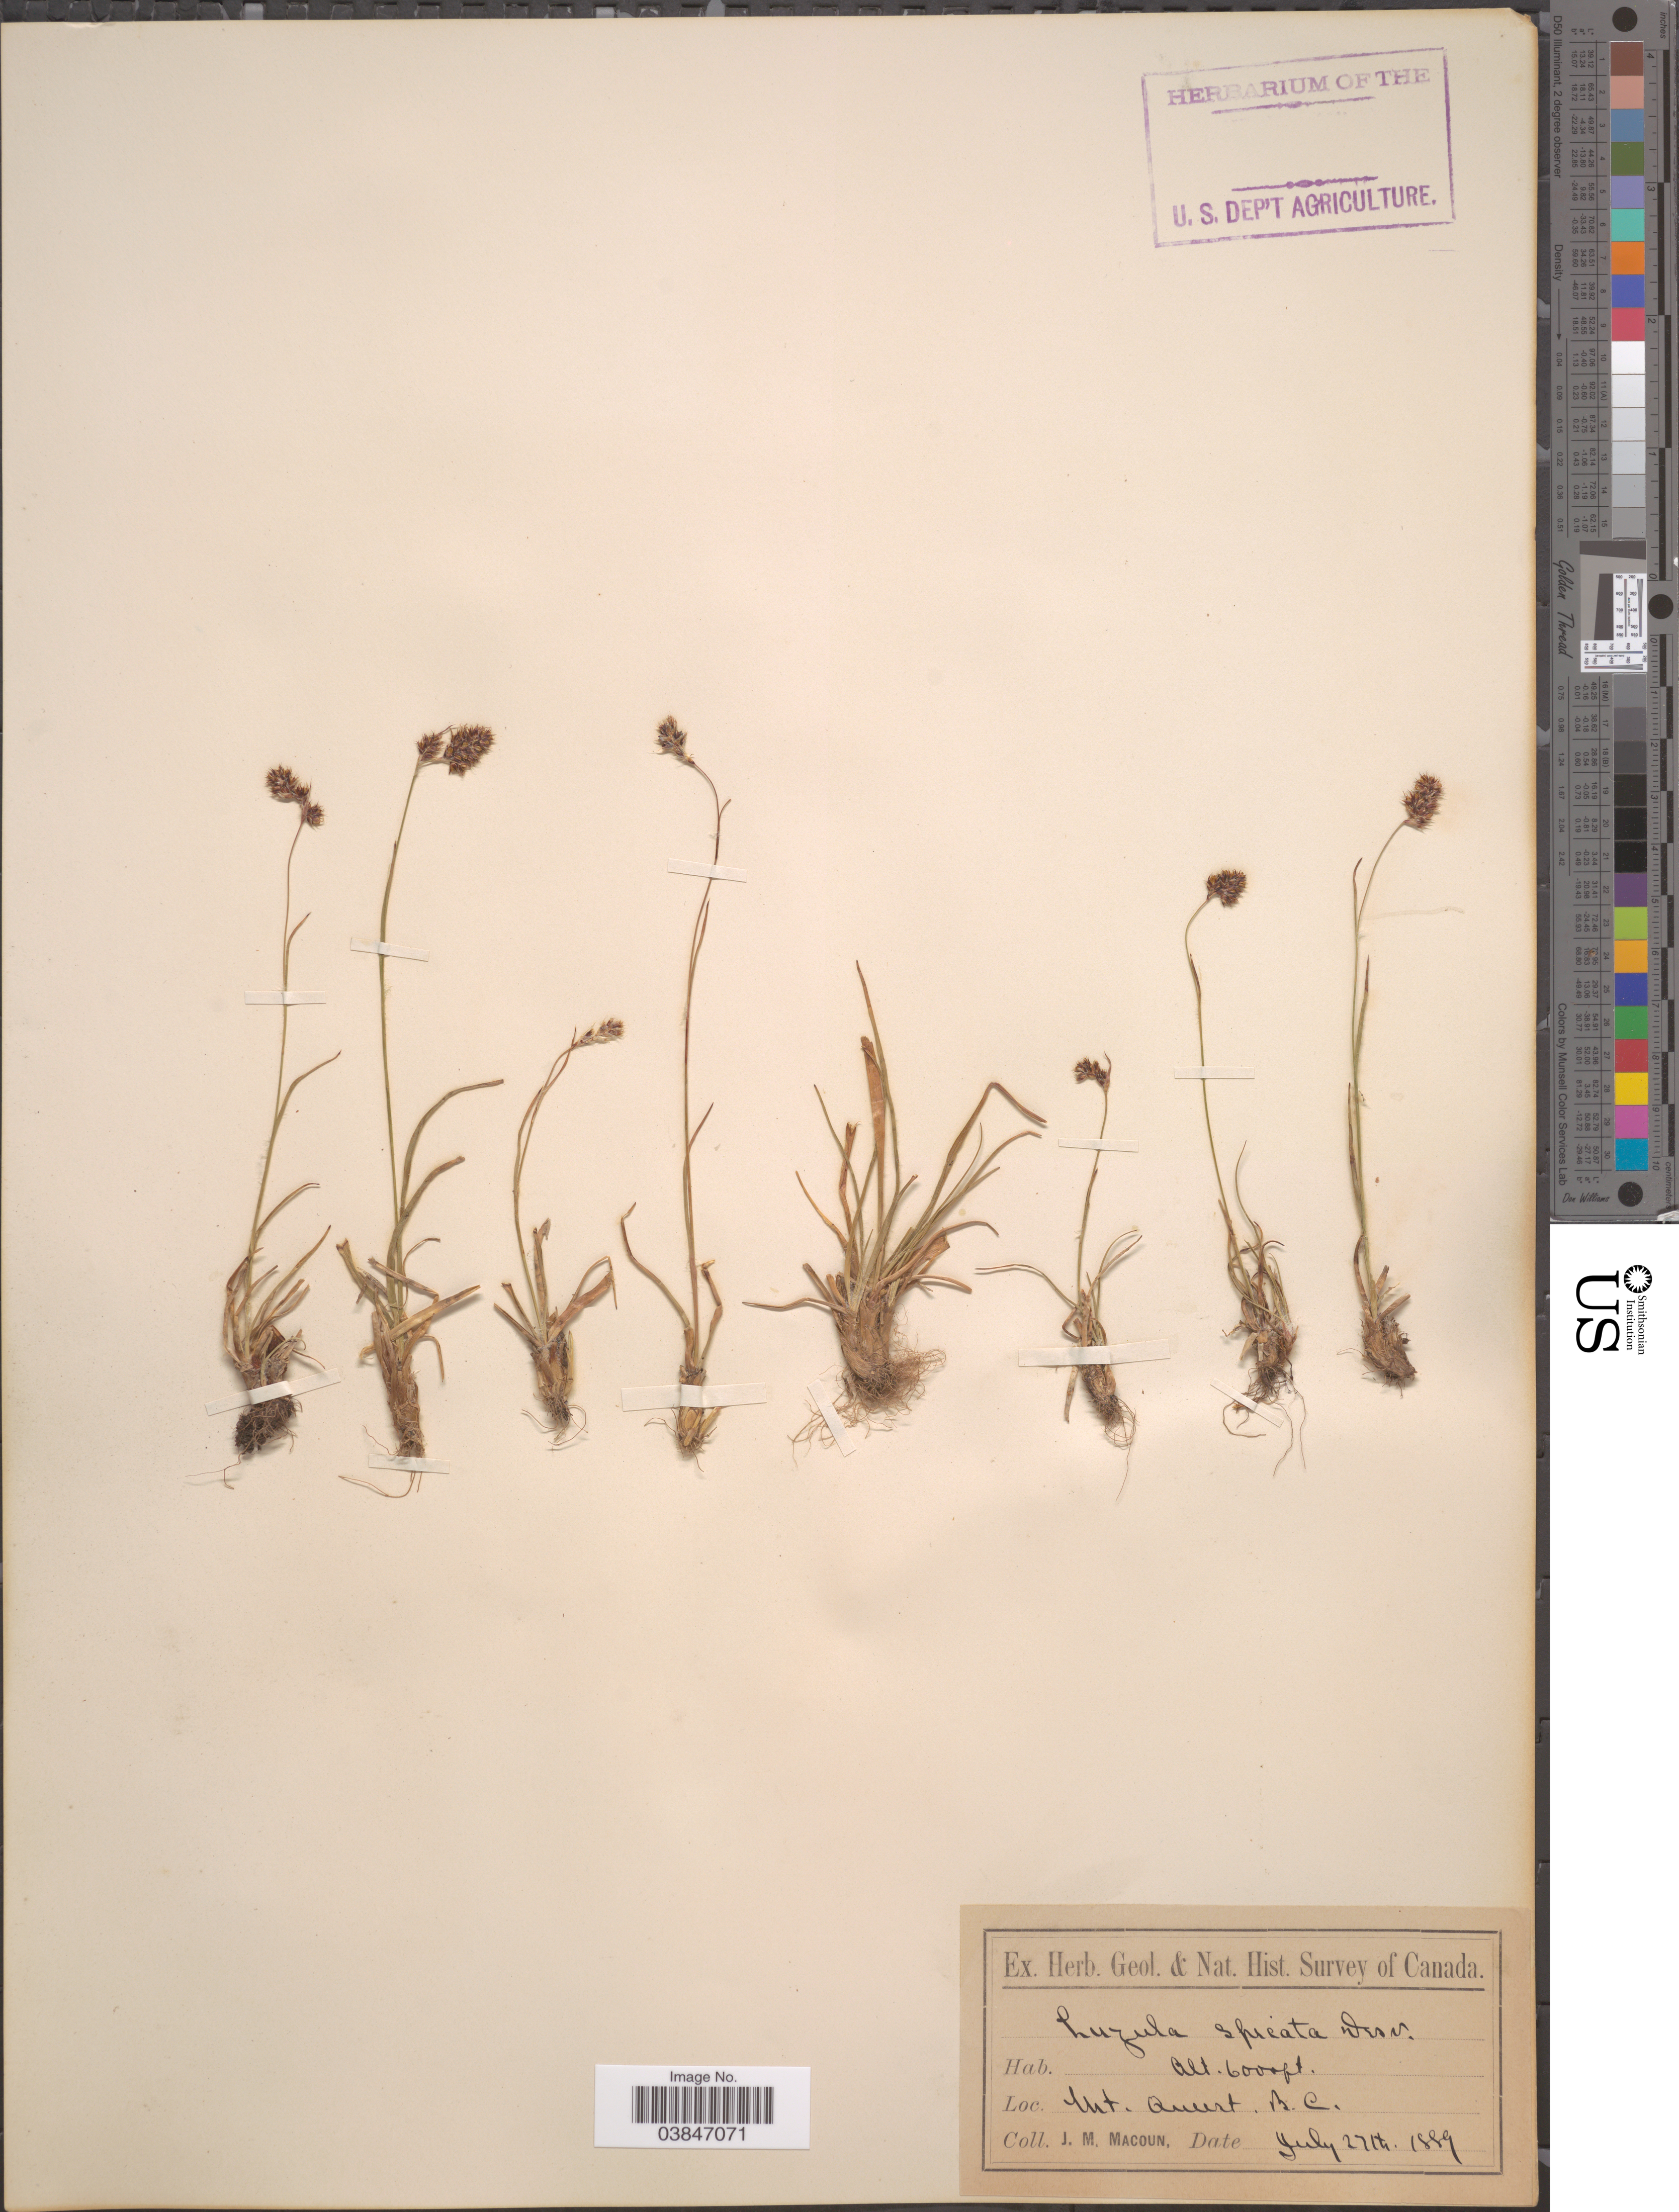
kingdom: Plantae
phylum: Tracheophyta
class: Liliopsida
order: Poales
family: Juncaceae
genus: Luzula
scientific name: Luzula spicata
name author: (L.) DC.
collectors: J. M. Macoun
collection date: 1889-07-27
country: Canada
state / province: British Columbia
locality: Mt. Queest.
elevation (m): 1829